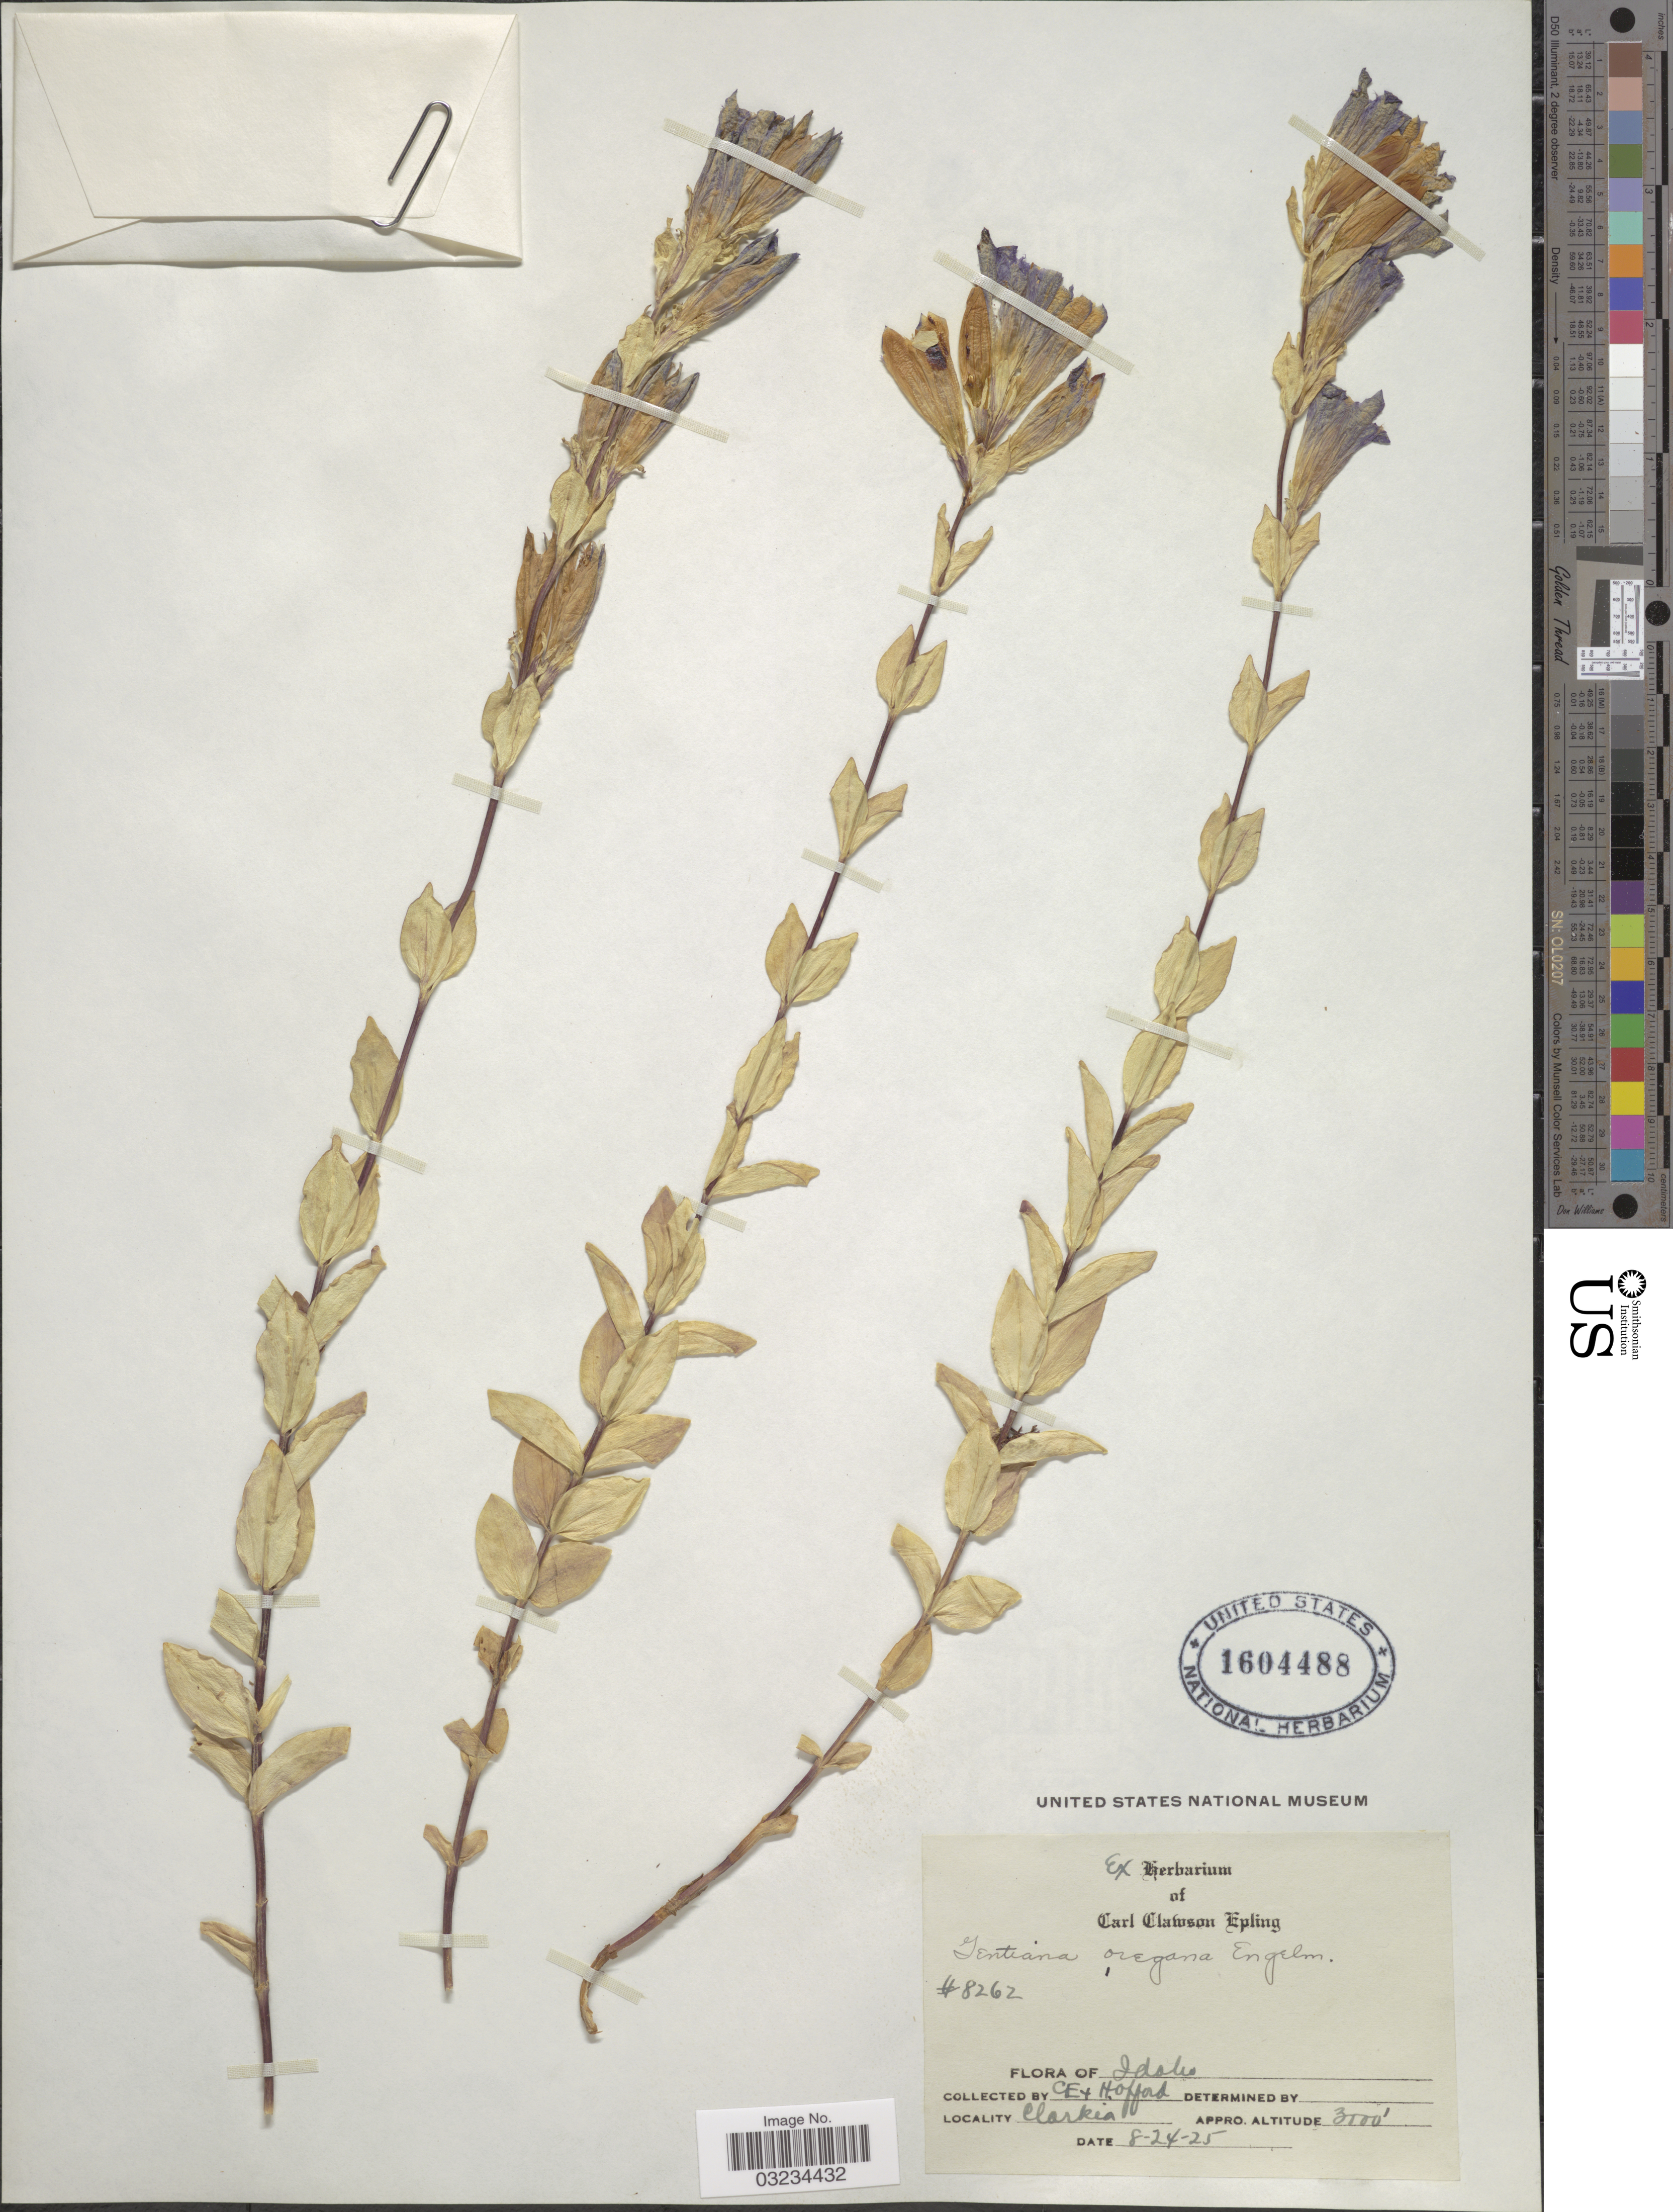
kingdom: Plantae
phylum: Tracheophyta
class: Magnoliopsida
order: Gentianales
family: Gentianaceae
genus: Gentiana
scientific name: Gentiana oregana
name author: Engelm. ex A. Gray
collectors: C. Hofford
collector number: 8262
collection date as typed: Transcribed d/m/y: 24/8/25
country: United States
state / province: Idaho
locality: Clarkia.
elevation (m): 914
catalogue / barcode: US 1604488